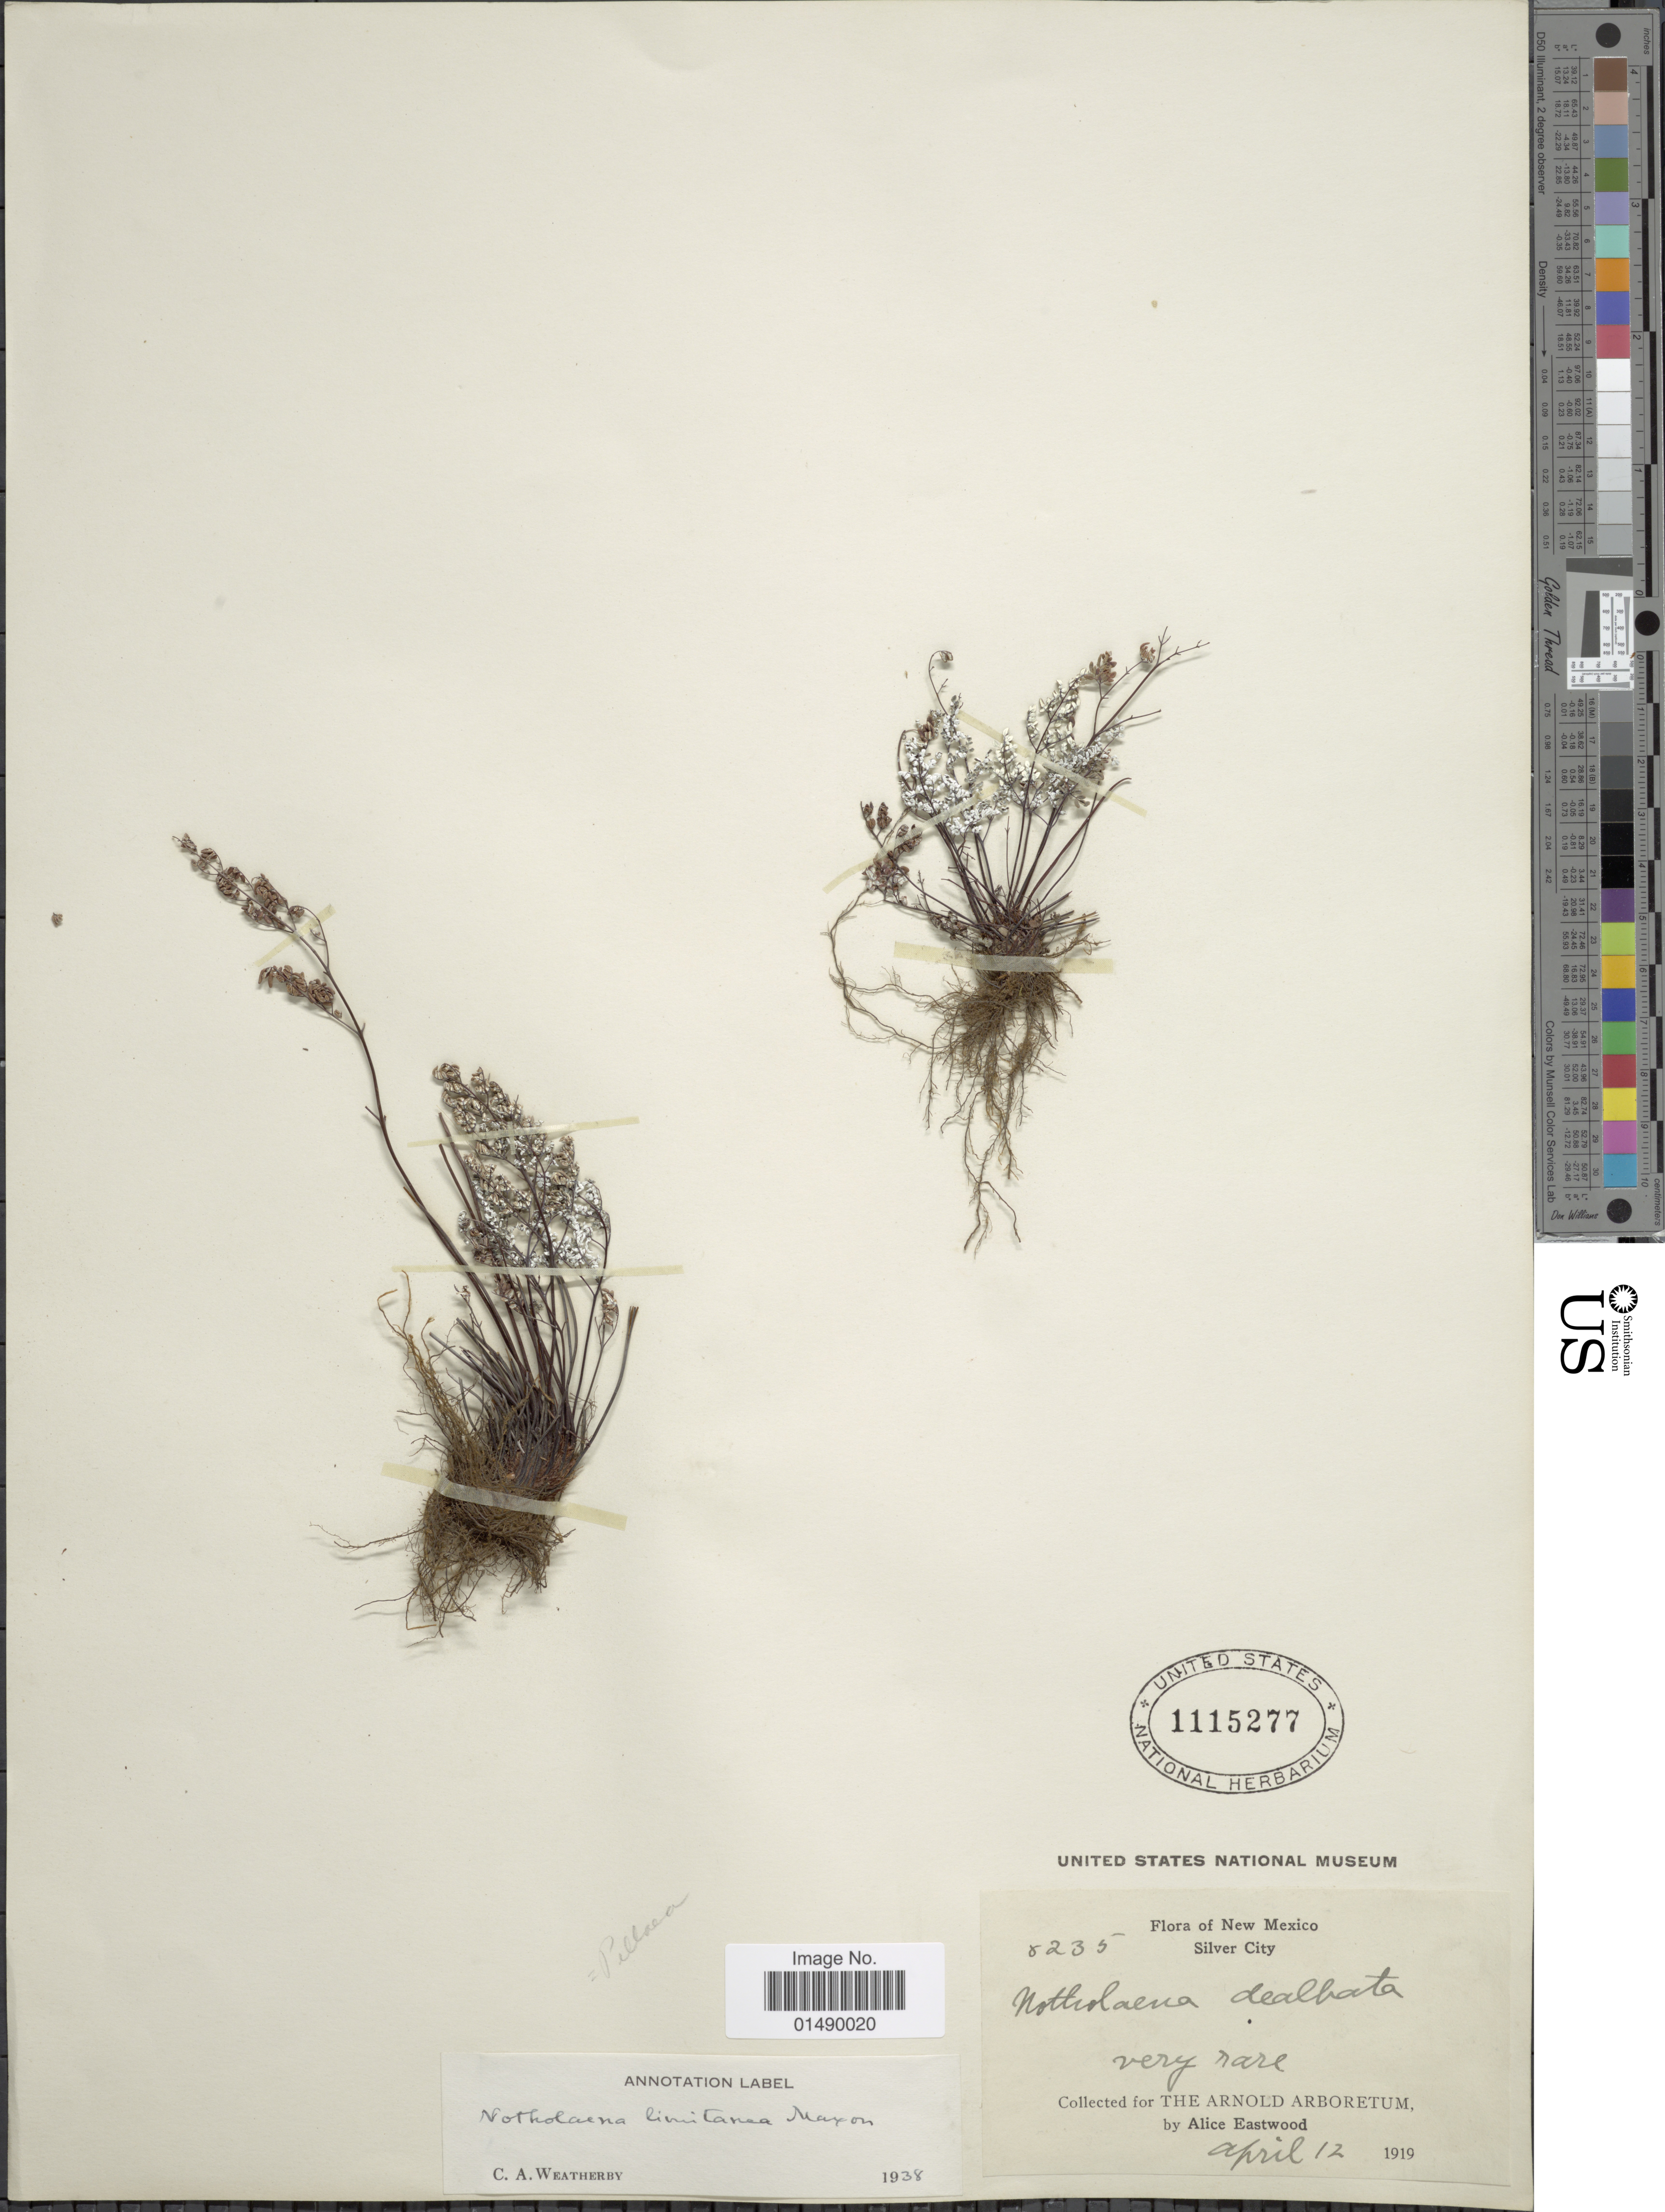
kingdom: Plantae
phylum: Tracheophyta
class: Polypodiopsida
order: Polypodiales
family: Pteridaceae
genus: Argyrochosma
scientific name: Argyrochosma limitanea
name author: (Maxon) Windham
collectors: A. Eastwood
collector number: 8235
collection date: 1919-04-12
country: United States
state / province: New Mexico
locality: New Mexico, Silver City.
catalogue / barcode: US 1115277